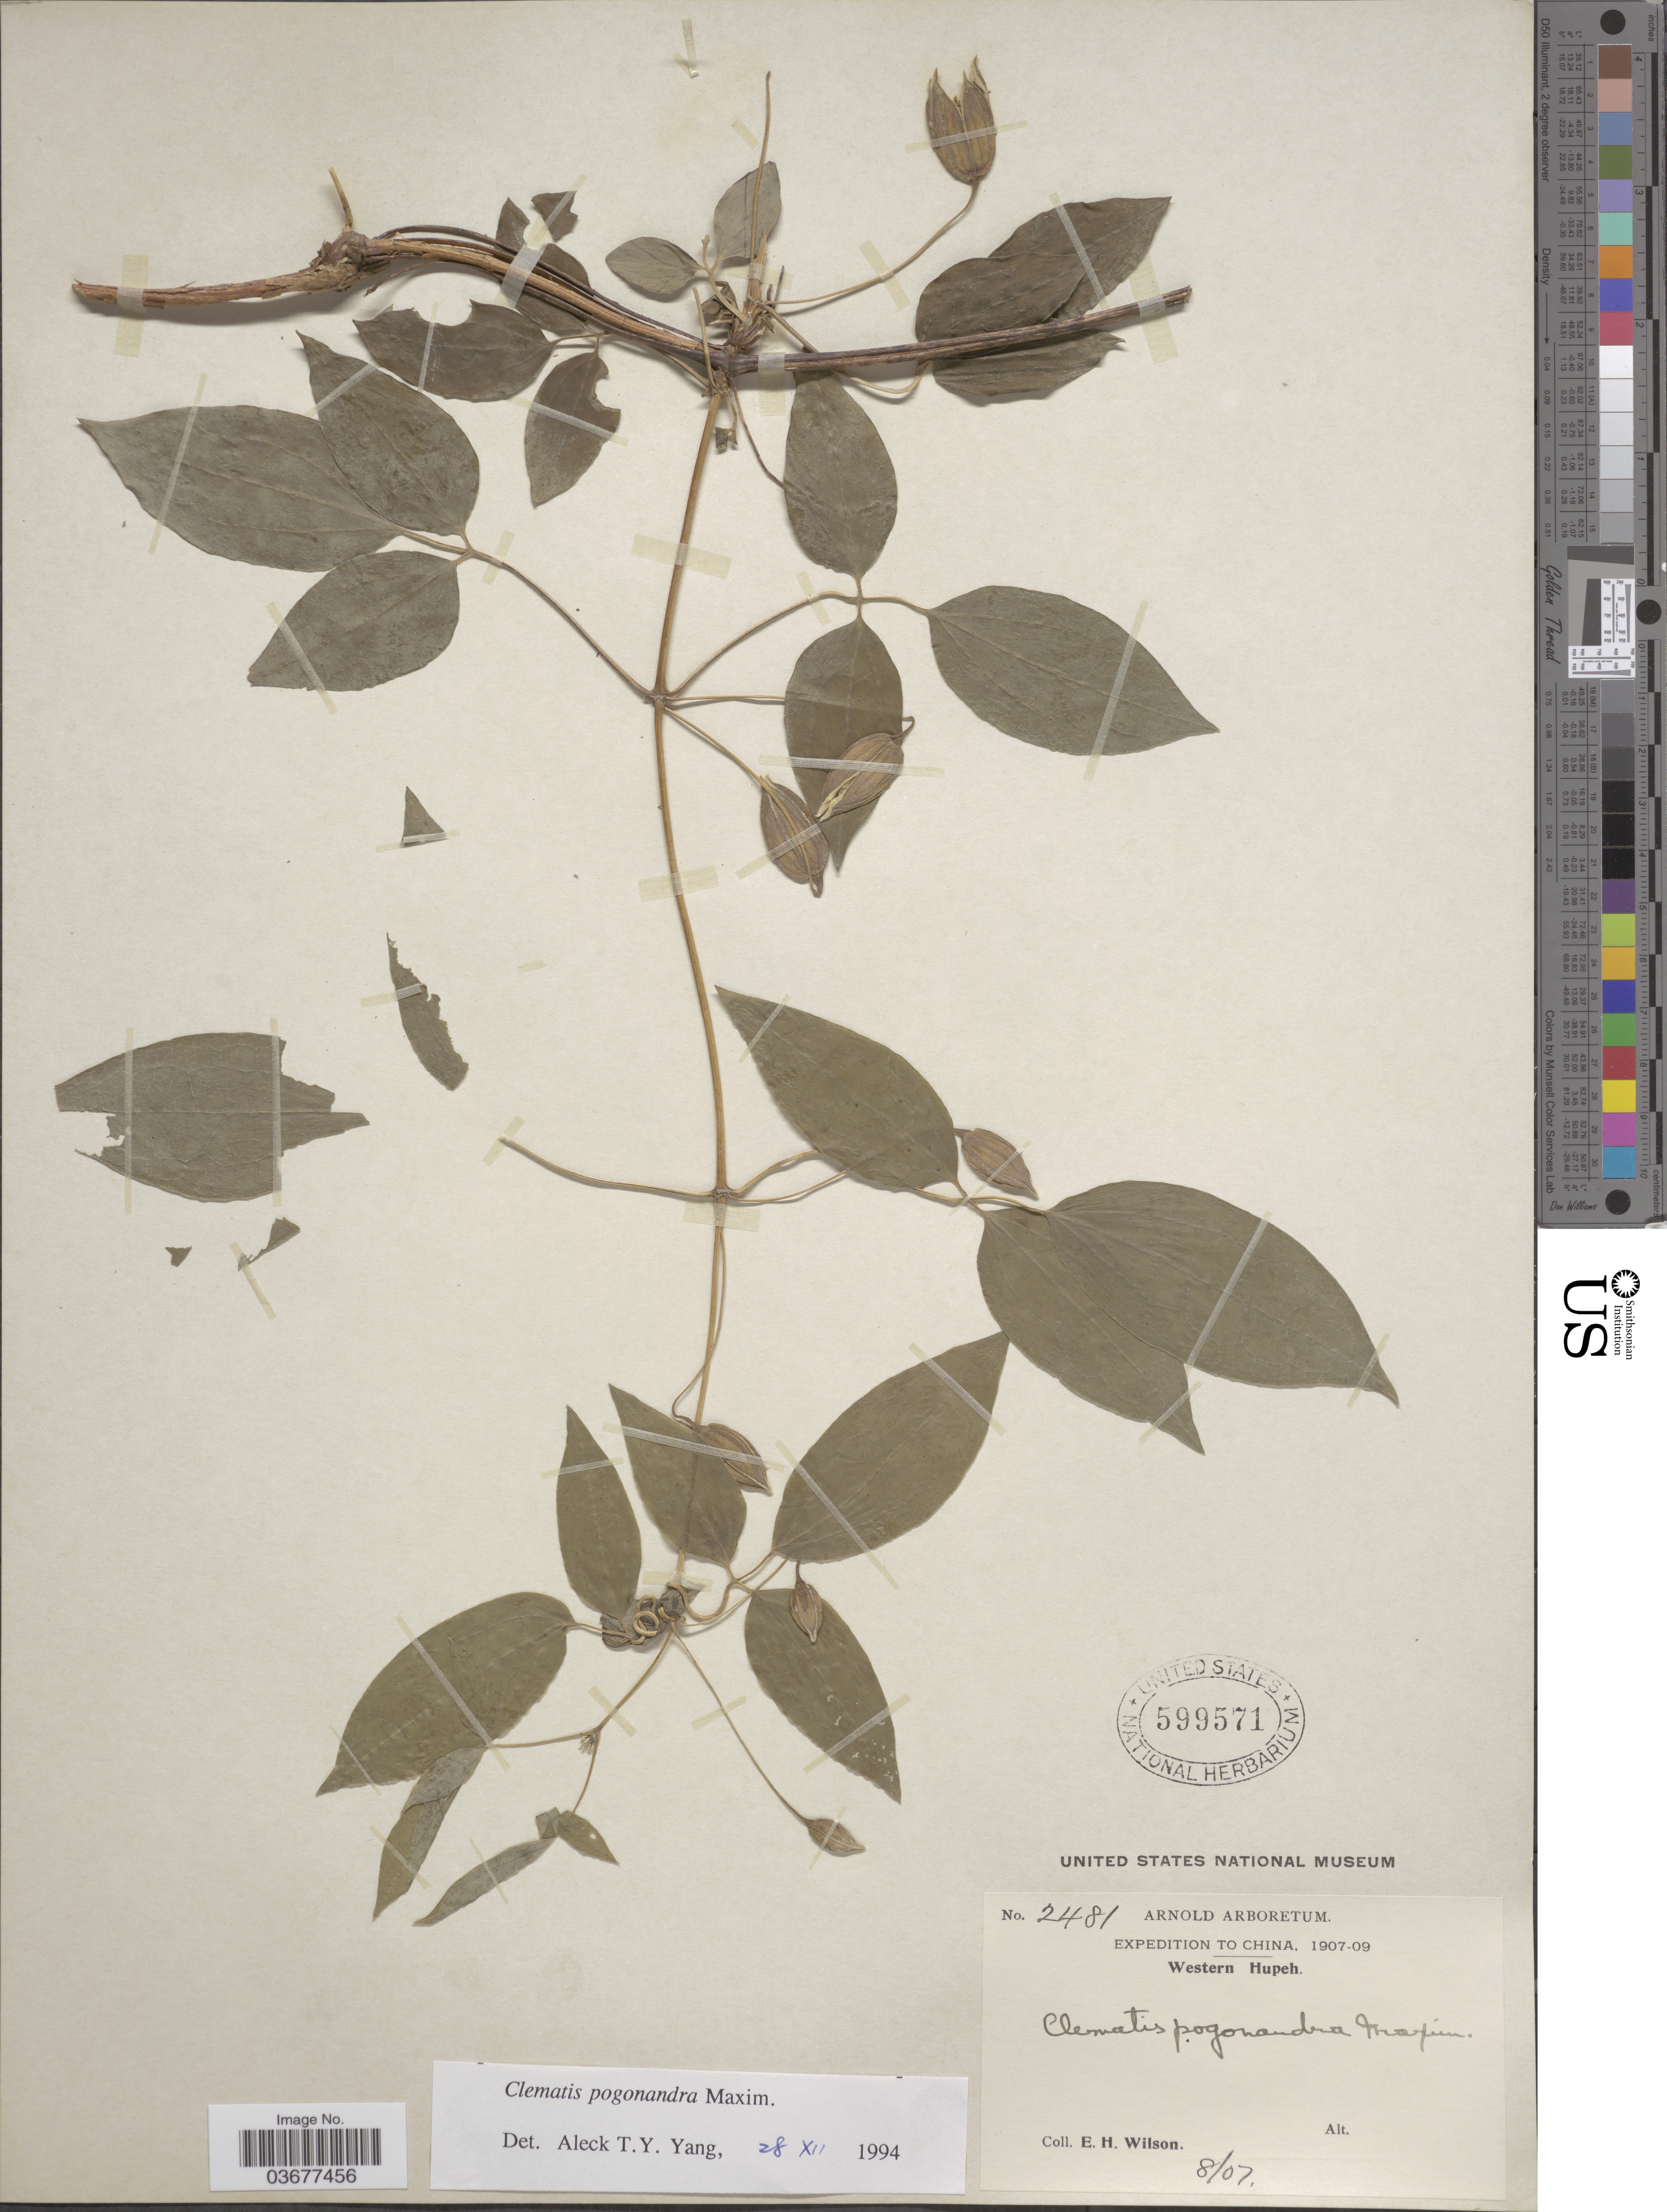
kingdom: Plantae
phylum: Tracheophyta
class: Magnoliopsida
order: Ranunculales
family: Ranunculaceae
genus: Clematis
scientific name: Clematis pogonandra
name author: Maxim.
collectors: E. Wilson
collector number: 2481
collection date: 1907-08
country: China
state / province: Hubei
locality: Western Hupeh.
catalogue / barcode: US 599571